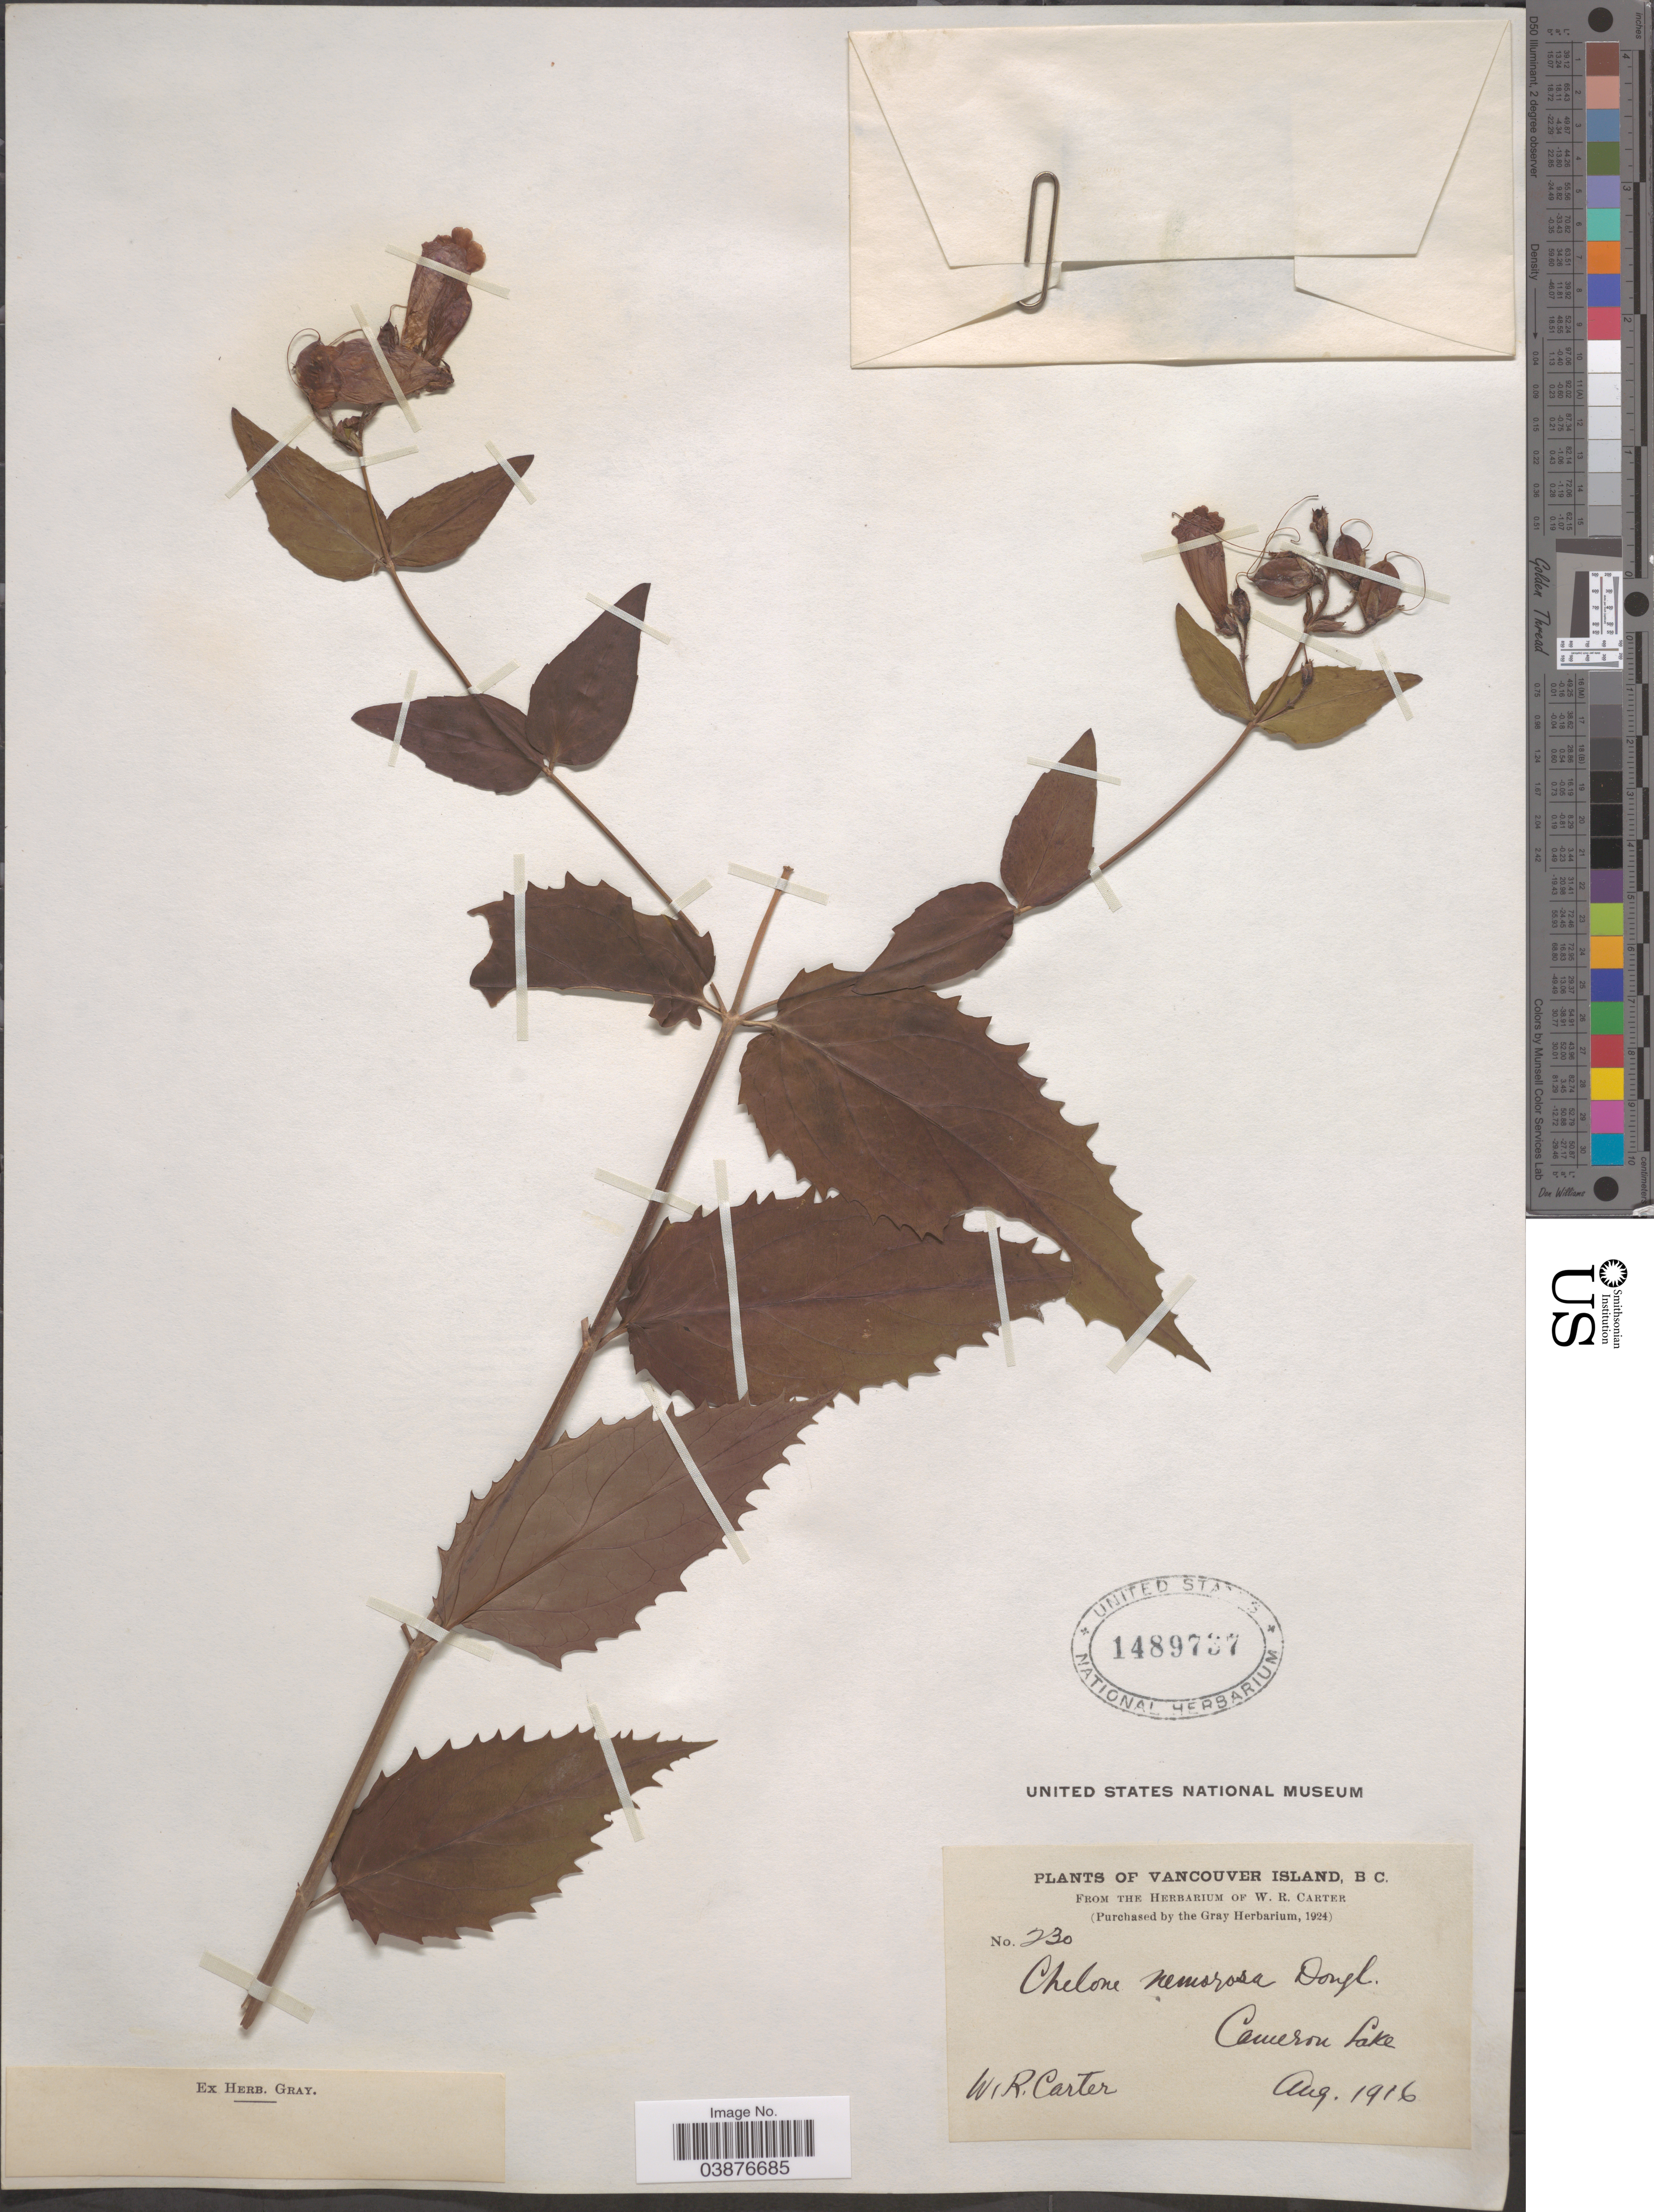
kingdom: Plantae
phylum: Tracheophyta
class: Magnoliopsida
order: Lamiales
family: Plantaginaceae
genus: Penstemon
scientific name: Penstemon nemorosus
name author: (Douglas ex Lindl.) Trautv.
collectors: W. R. Carter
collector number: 230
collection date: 1916-08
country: Canada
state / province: British Columbia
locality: Vancouver Island. Cameron Lake.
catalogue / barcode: US 1489737